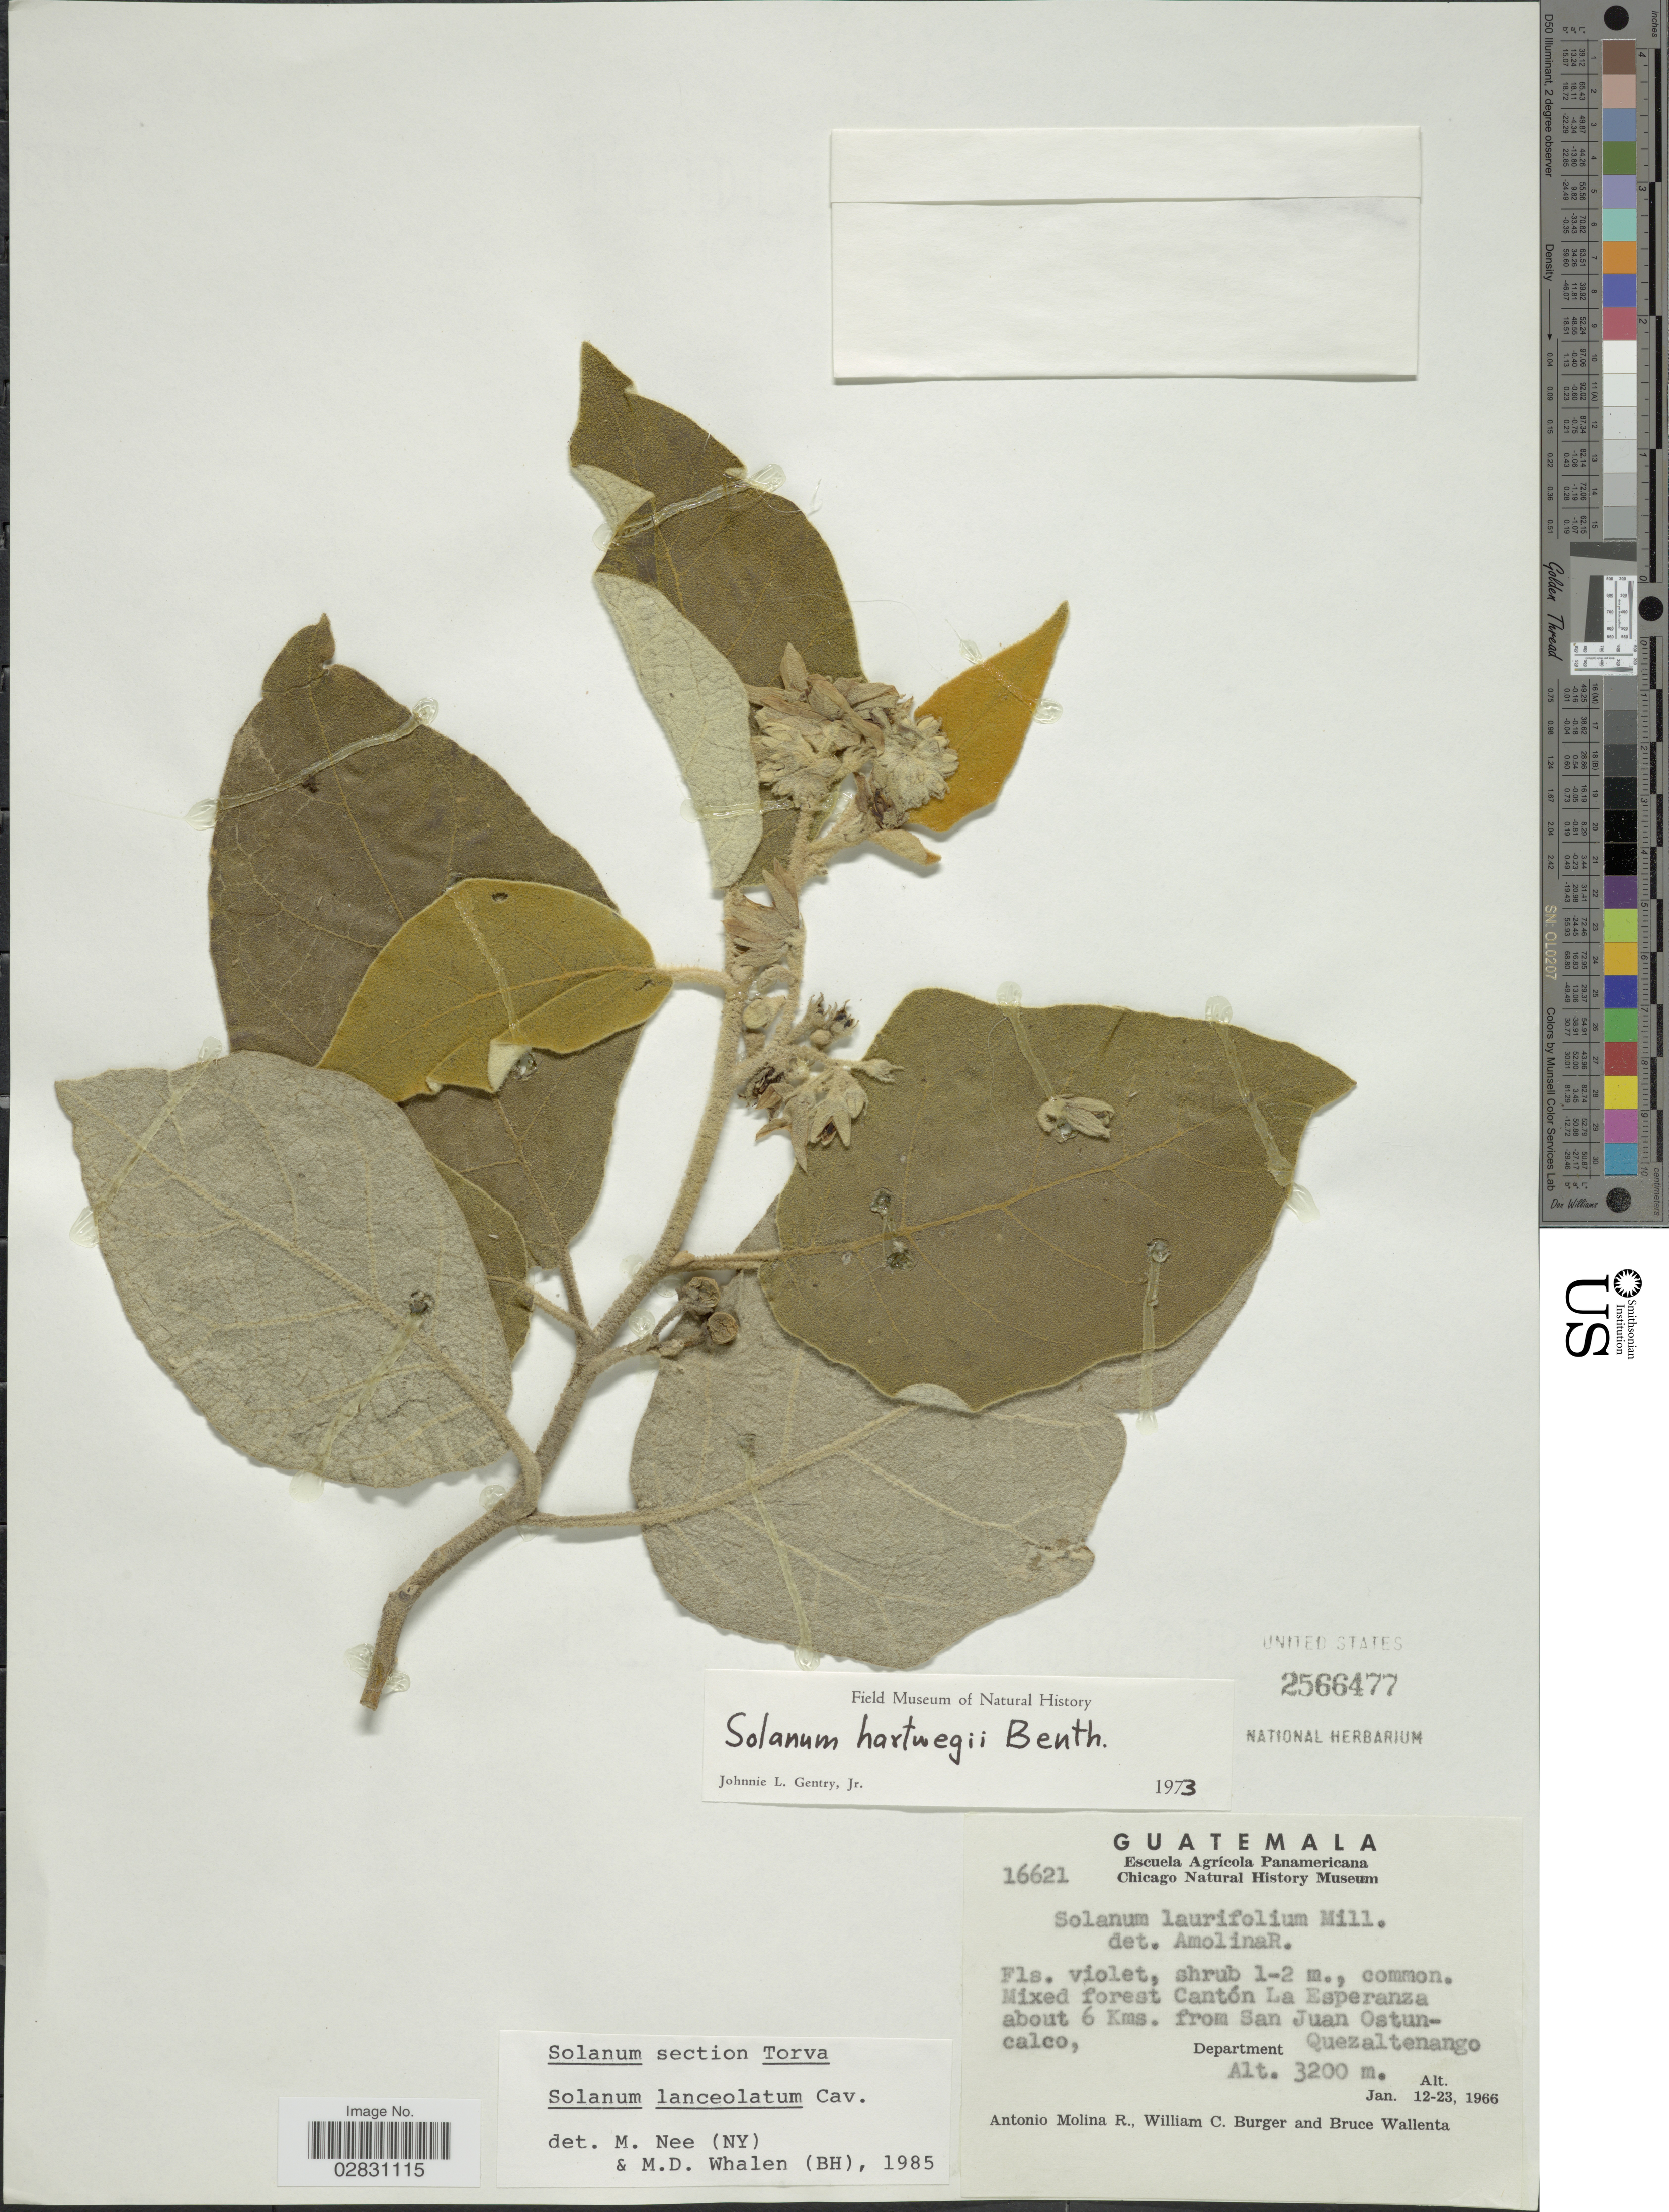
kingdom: Plantae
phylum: Tracheophyta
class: Magnoliopsida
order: Solanales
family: Solanaceae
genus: Solanum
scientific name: Solanum lanceolatum Berthault, nom. illeg.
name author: Berthault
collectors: A. Molina R., W. Burger & B. Wallenta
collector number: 16621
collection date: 1966-01-12/1966-01-23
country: Guatemala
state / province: Quetzaltenango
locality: Cantón La Esperanza about 6 Kms. from San Juan Ostuncalco, Department Quezaltenango.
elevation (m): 3200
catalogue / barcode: US 2566477